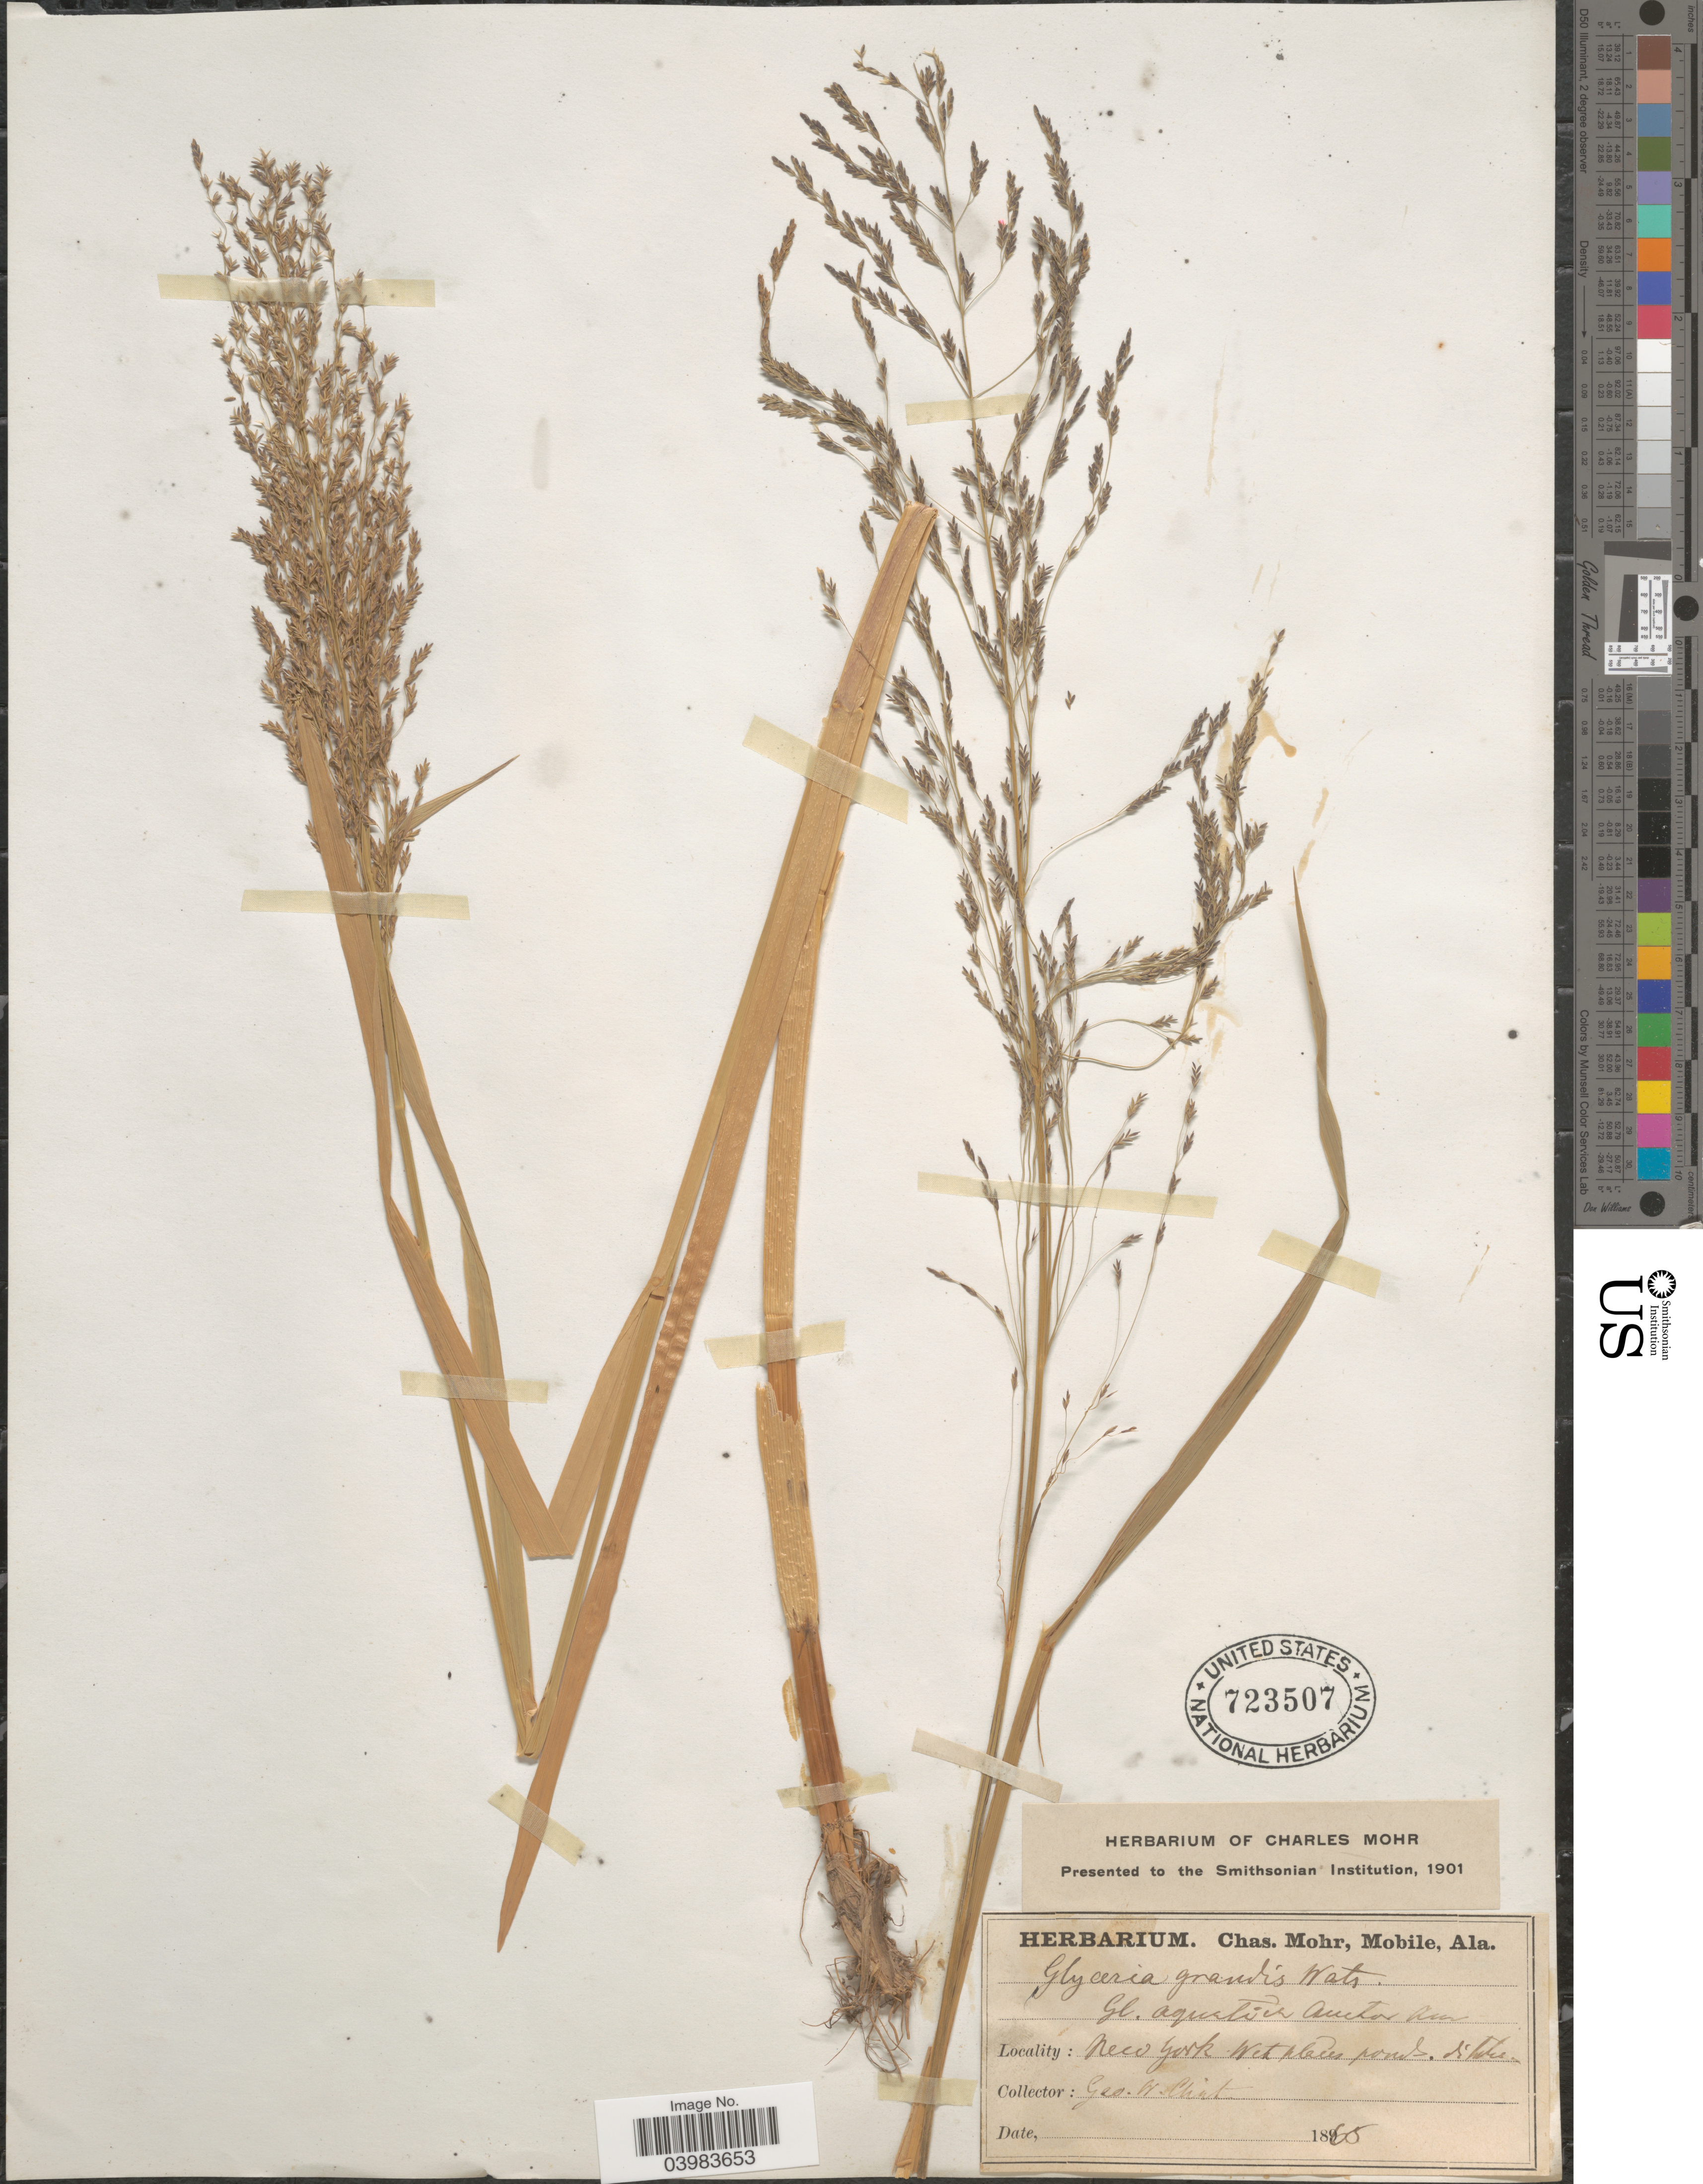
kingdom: Plantae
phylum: Tracheophyta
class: Liliopsida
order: Poales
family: Poaceae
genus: Glyceria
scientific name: Glyceria grandis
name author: S. Watson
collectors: G. Clint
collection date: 1865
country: United States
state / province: New York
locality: Wet places ponds.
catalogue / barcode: US 723507